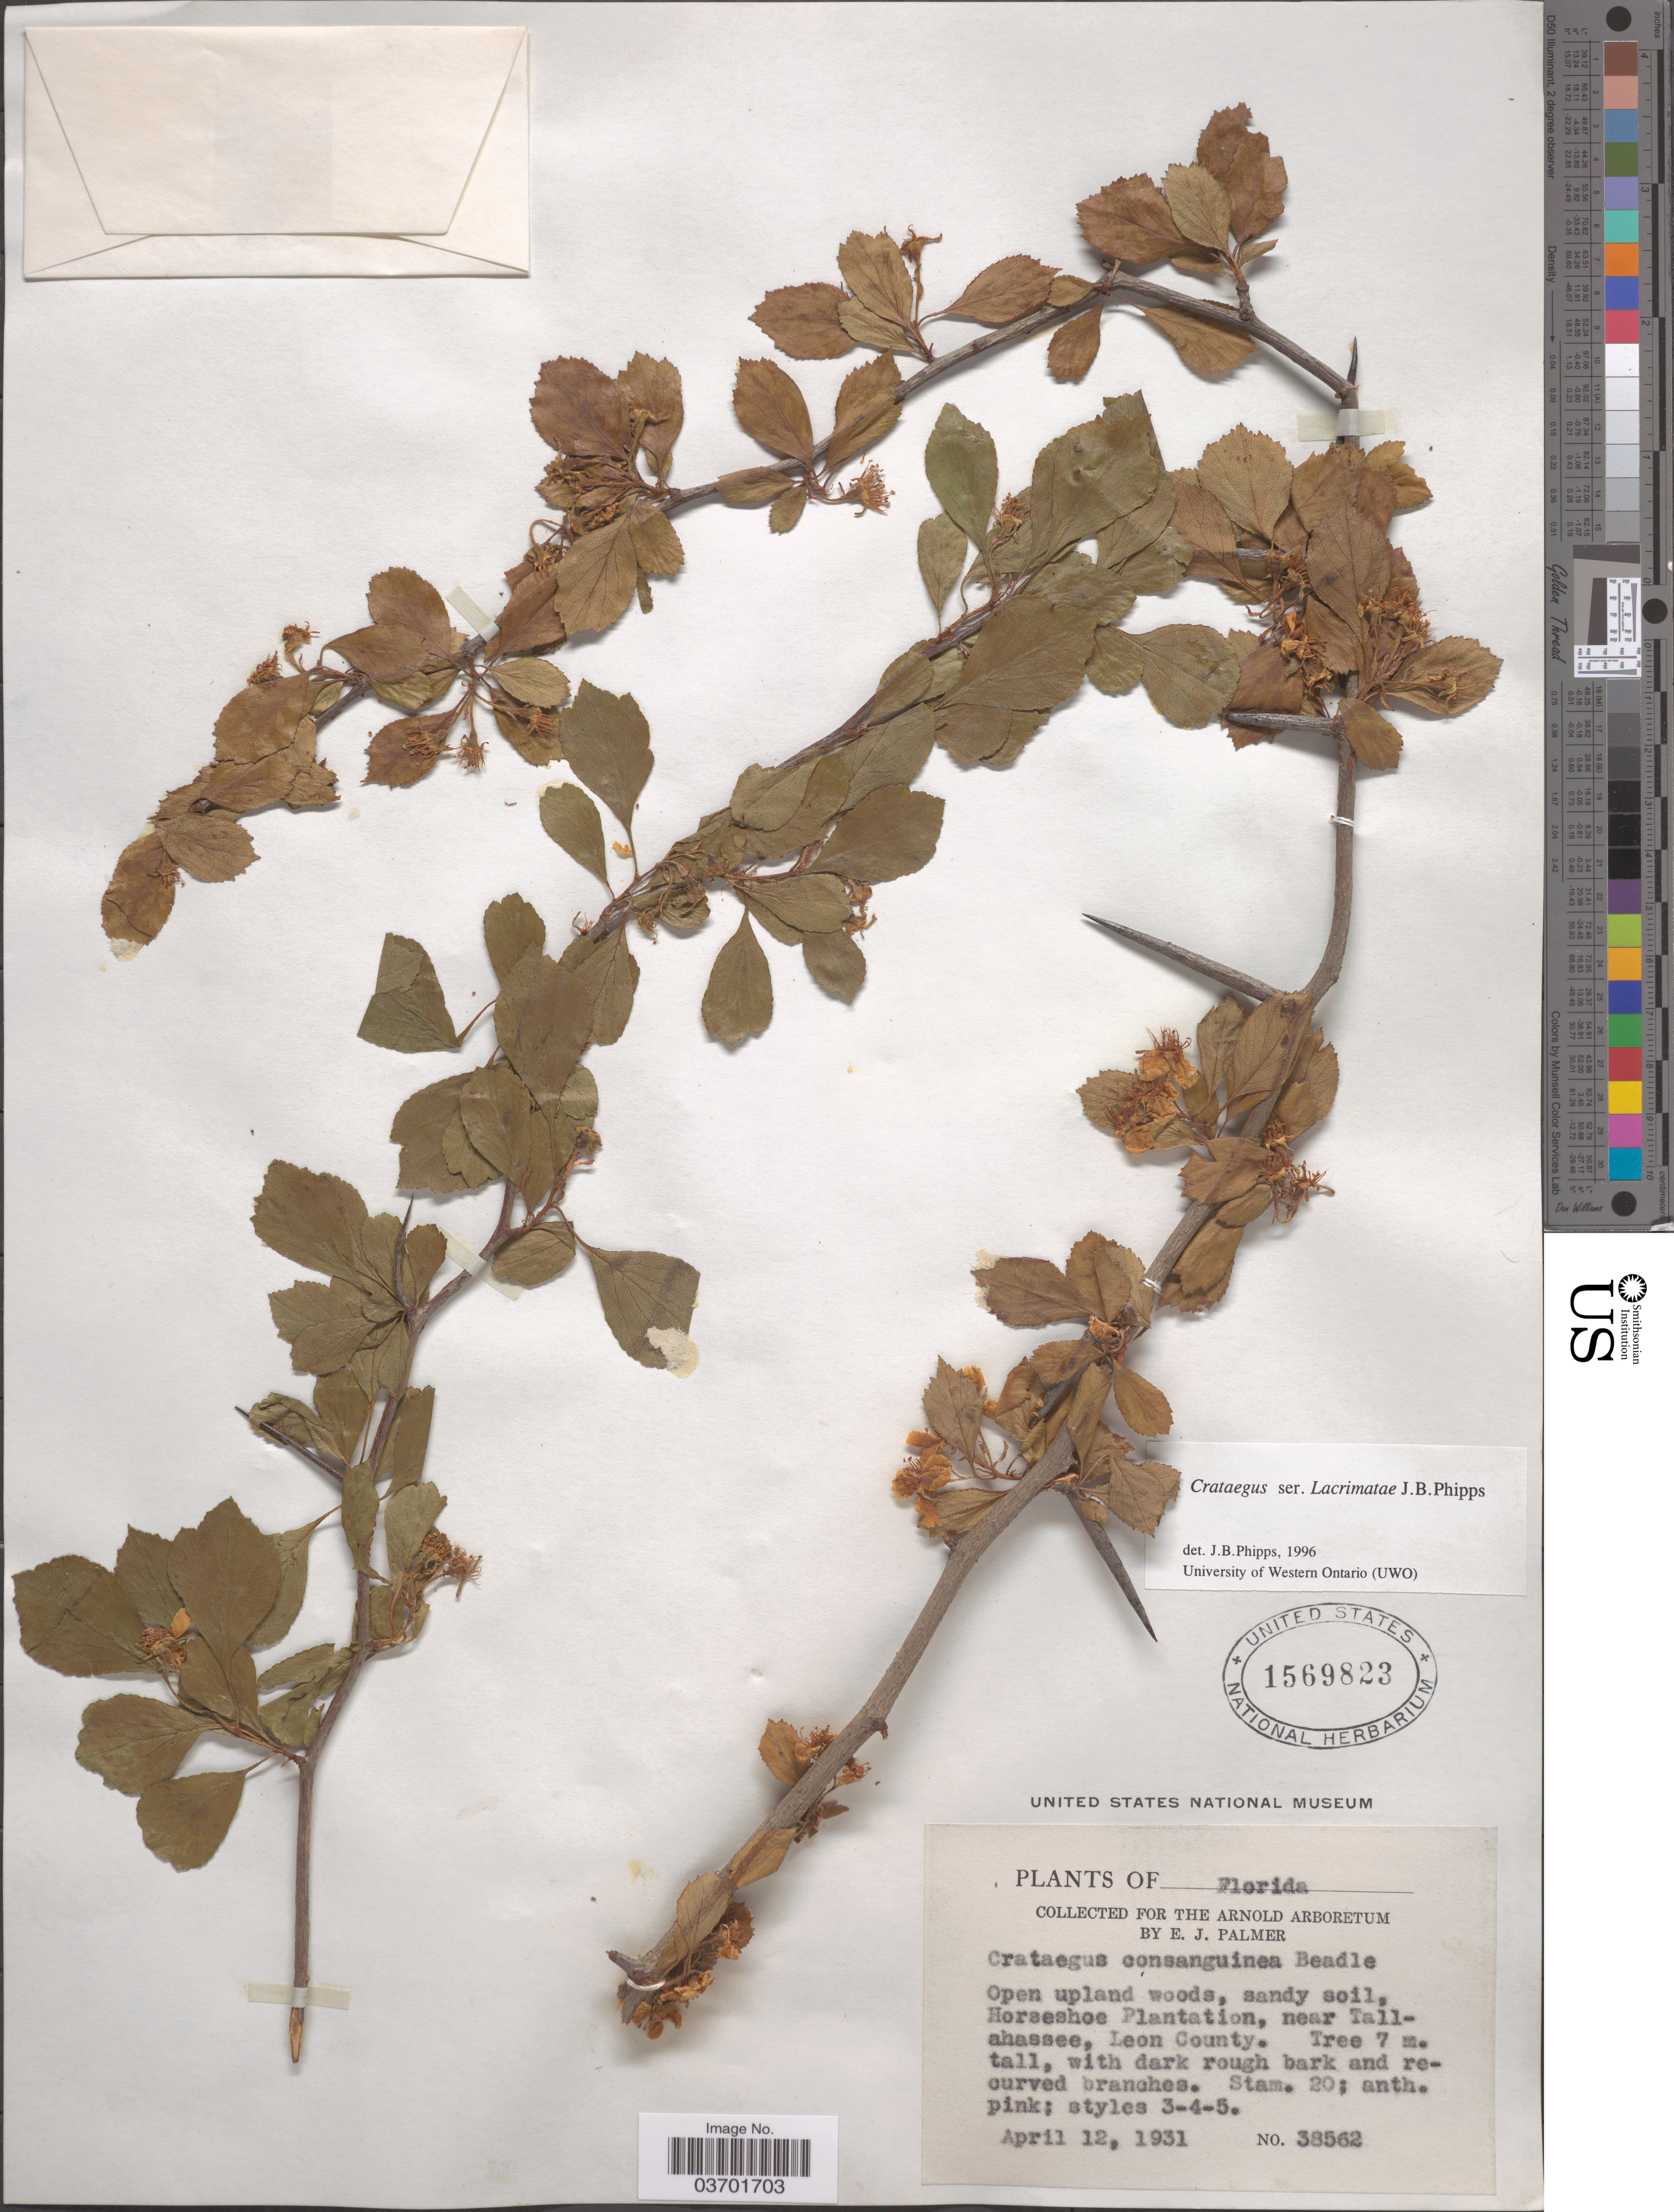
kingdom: Plantae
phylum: Tracheophyta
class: Magnoliopsida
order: Rosales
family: Rosaceae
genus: Crataegus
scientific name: Crataegus segnis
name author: Beadle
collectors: E. J. Palmer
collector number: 38562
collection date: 1931-04-12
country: United States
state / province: Florida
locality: Horseshoe Plantation, near Tallahassee, Leon County.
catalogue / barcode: US 1569823